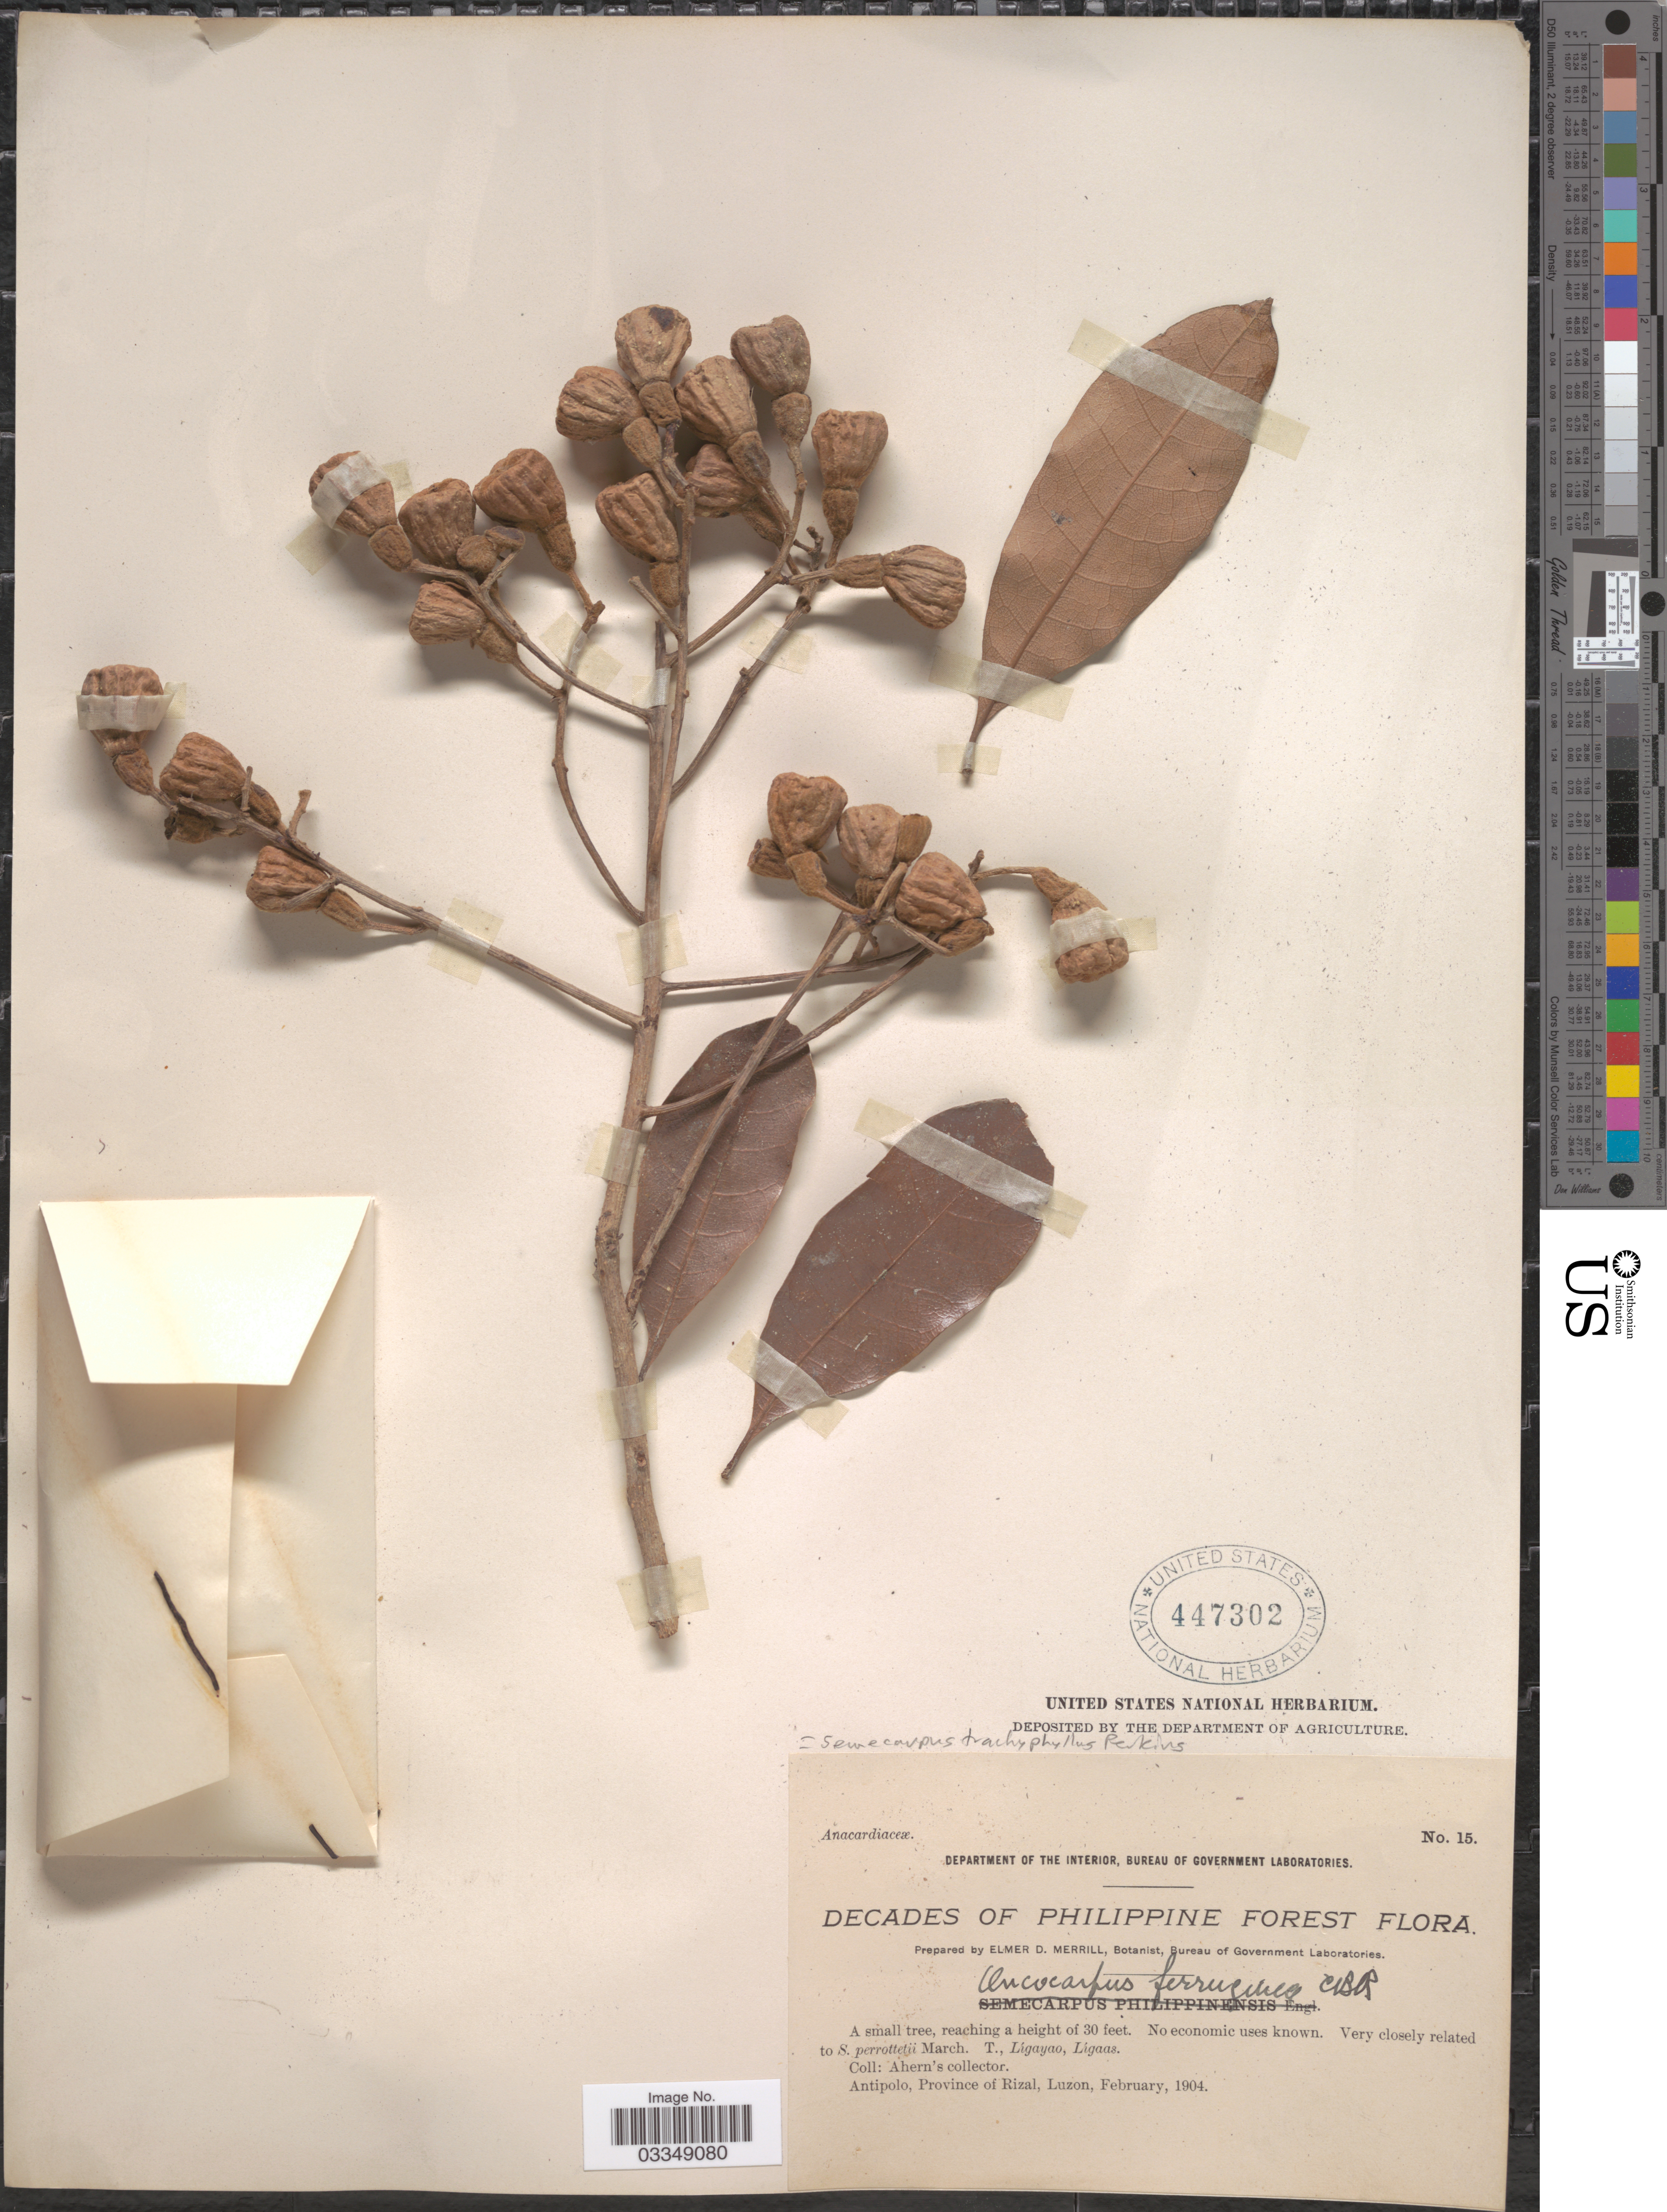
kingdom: Plantae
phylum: Tracheophyta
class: Magnoliopsida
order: Sapindales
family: Anacardiaceae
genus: Semecarpus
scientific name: Semecarpus trachyphyllus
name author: Perkins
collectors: Ahern's collector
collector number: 15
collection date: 1904-02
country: Philippines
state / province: Calabarzon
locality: Antipolo, Province of Rizal, Luzon.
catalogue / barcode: US 447302